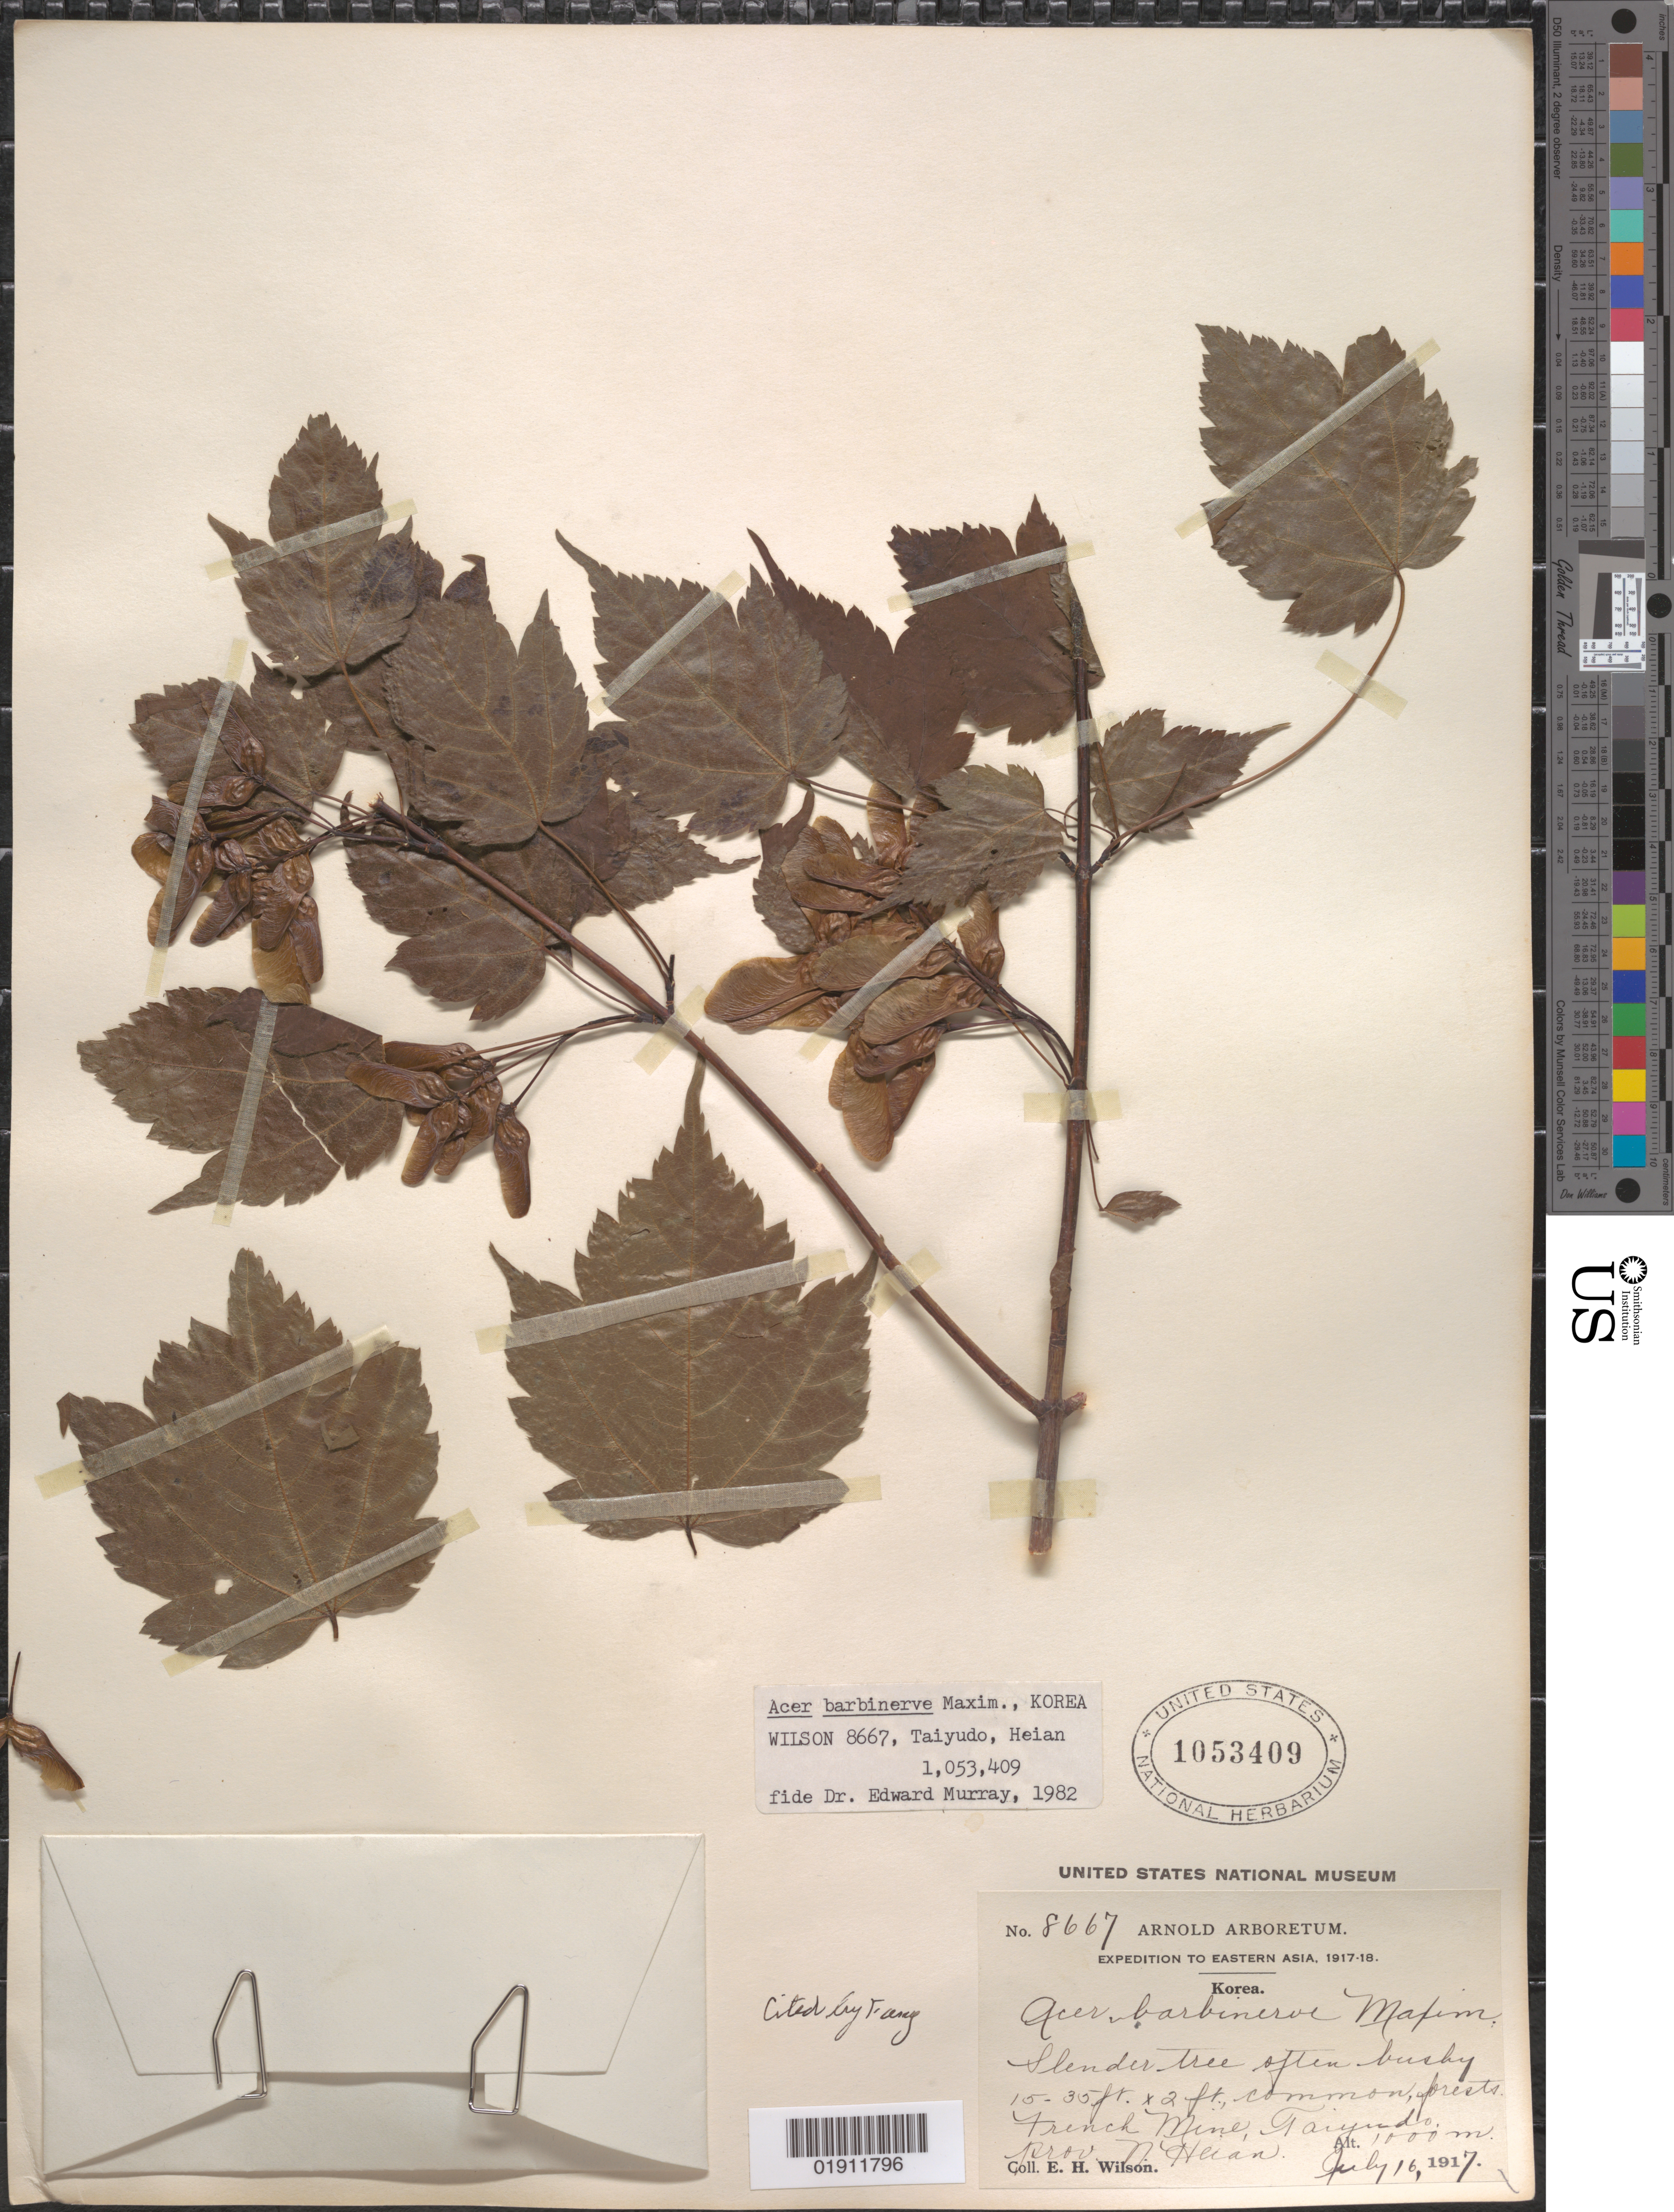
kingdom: Plantae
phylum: Tracheophyta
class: Magnoliopsida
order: Sapindales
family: Sapindaceae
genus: Acer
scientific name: Acer barbinerve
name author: Maxim.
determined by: Murray, Edward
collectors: E. H. Wilson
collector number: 8667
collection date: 1917-07-16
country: North Korea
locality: French Mine, Taiyudo, Prov. N. Heian [North Pyongan Province ?]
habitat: Forests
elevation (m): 1000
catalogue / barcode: US 1053409